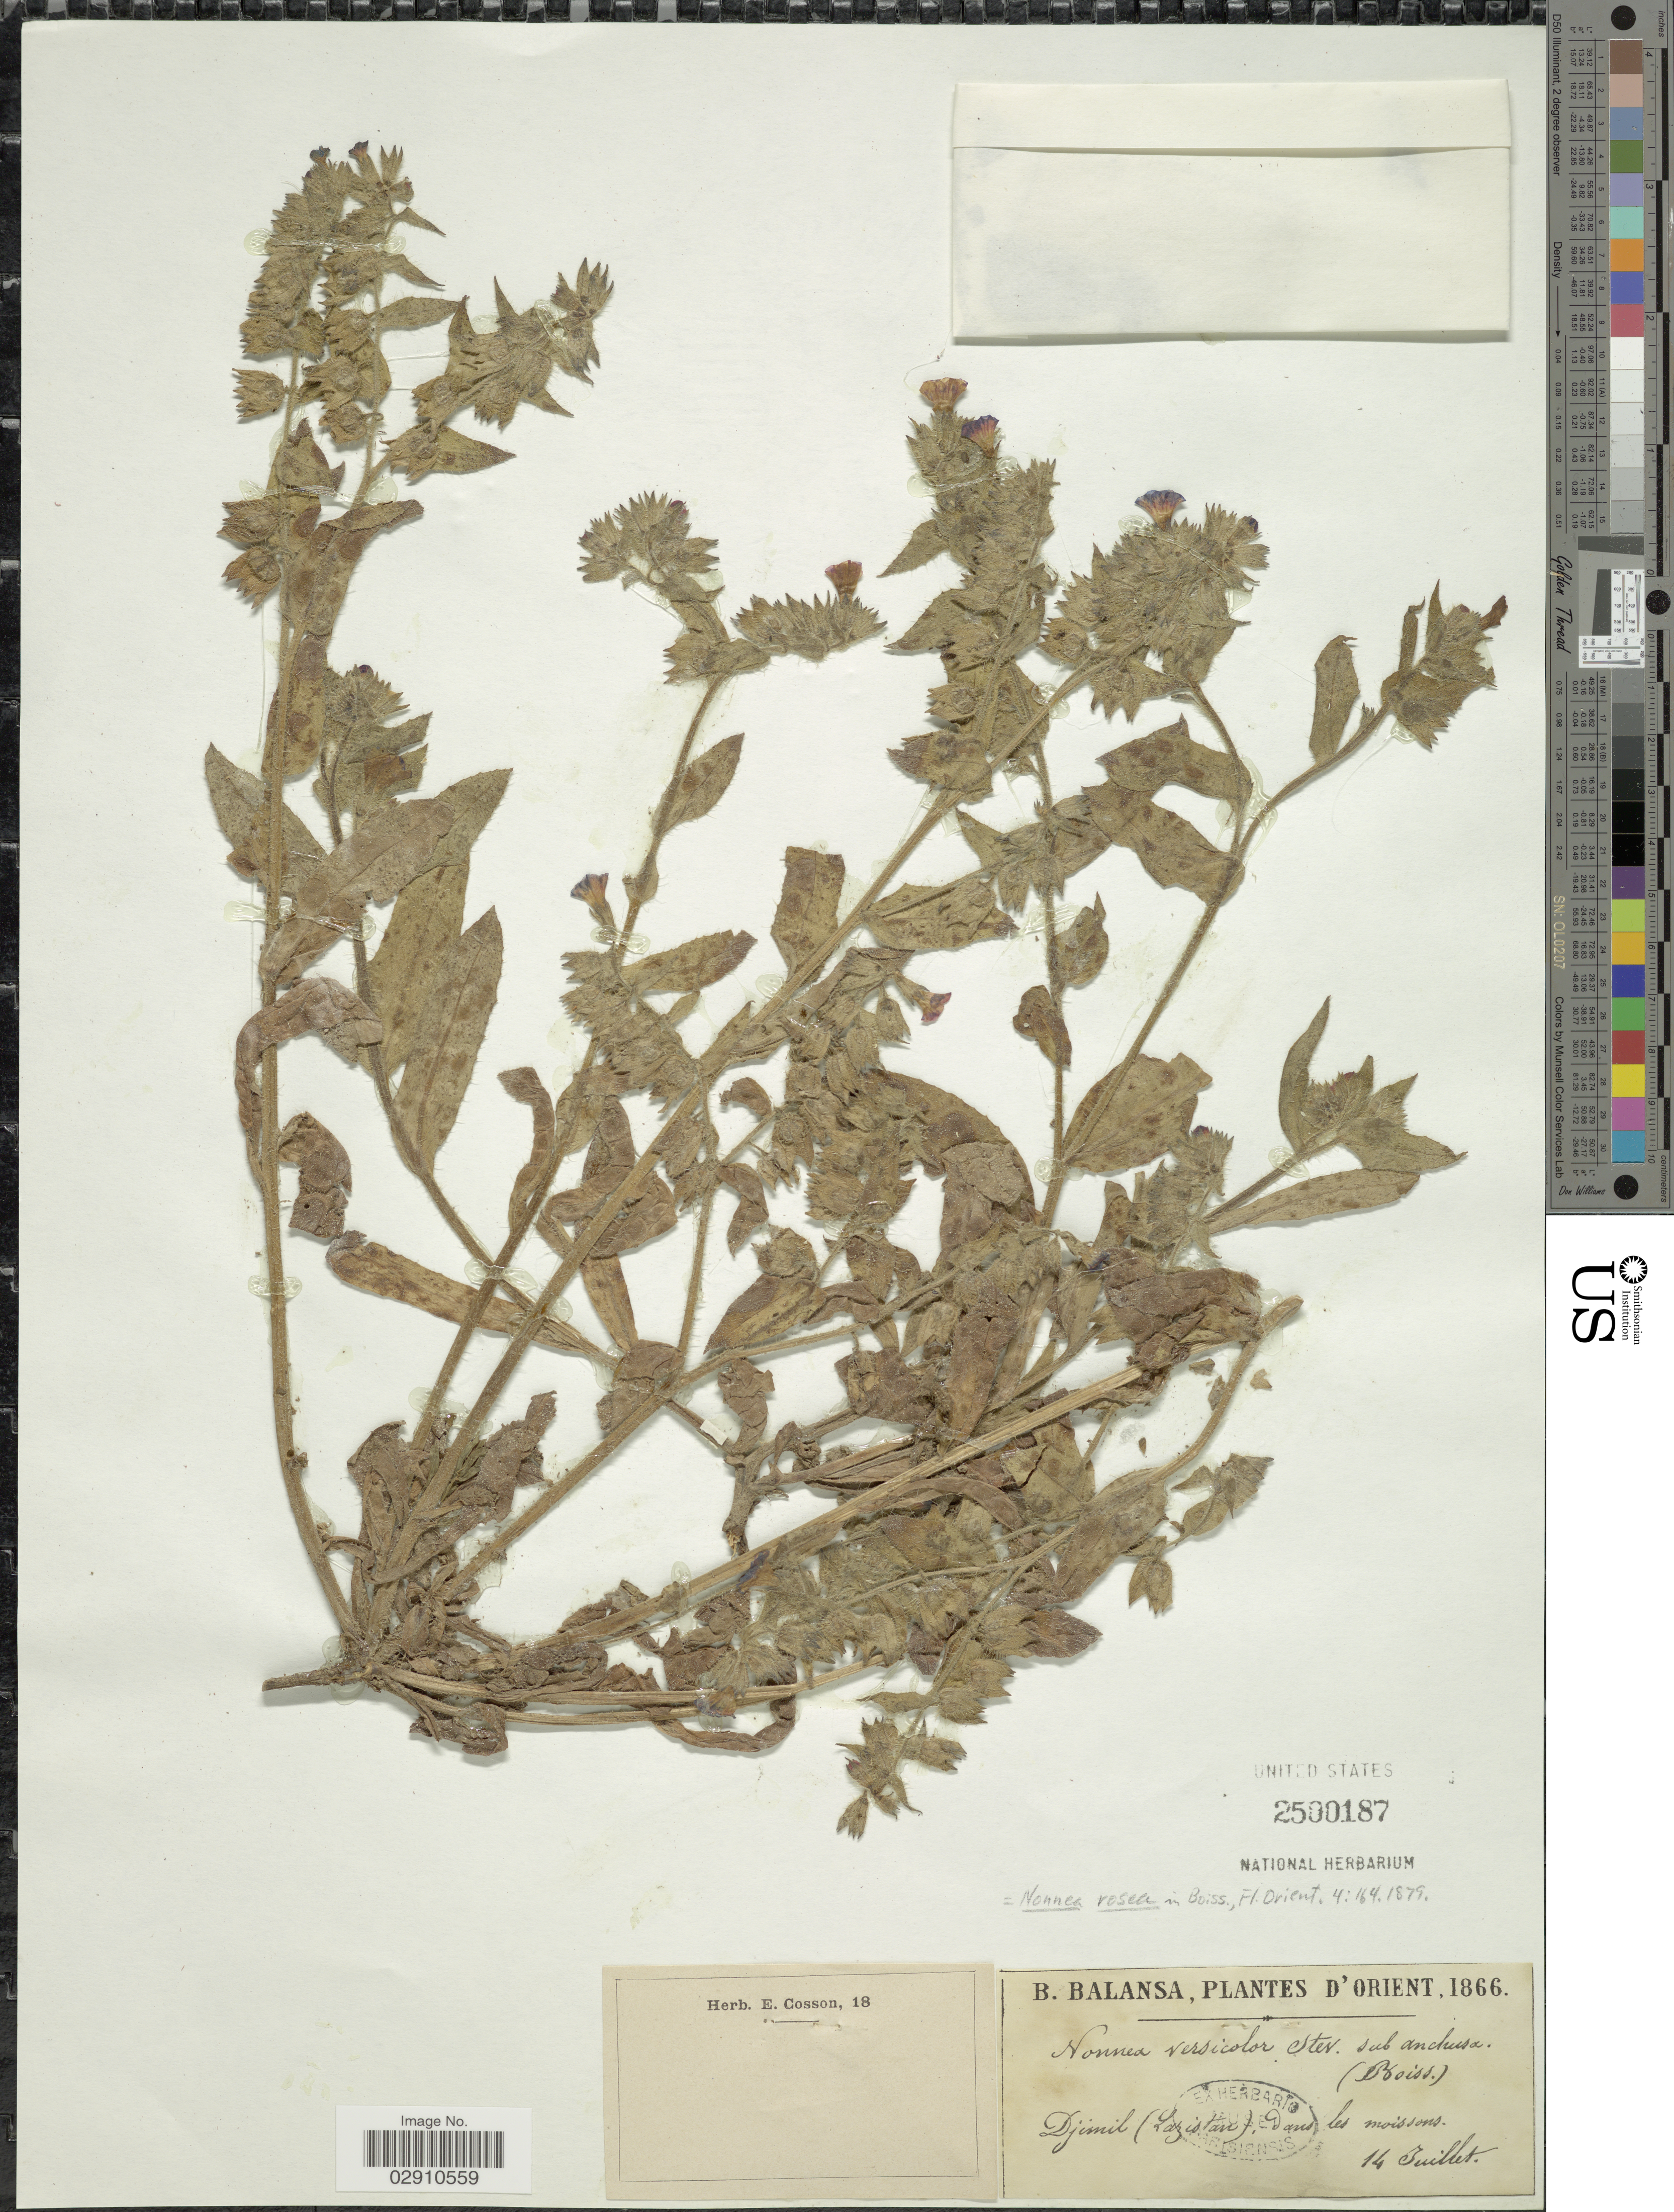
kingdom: Plantae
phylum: Tracheophyta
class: Magnoliopsida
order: Boraginales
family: Boraginaceae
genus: Nonea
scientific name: Nonea rosea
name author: Link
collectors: B. Balansa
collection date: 1866-07-14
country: Turkey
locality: D'Orient. Djimil (Lazistan), dans les moissons.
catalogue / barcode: US 2500187